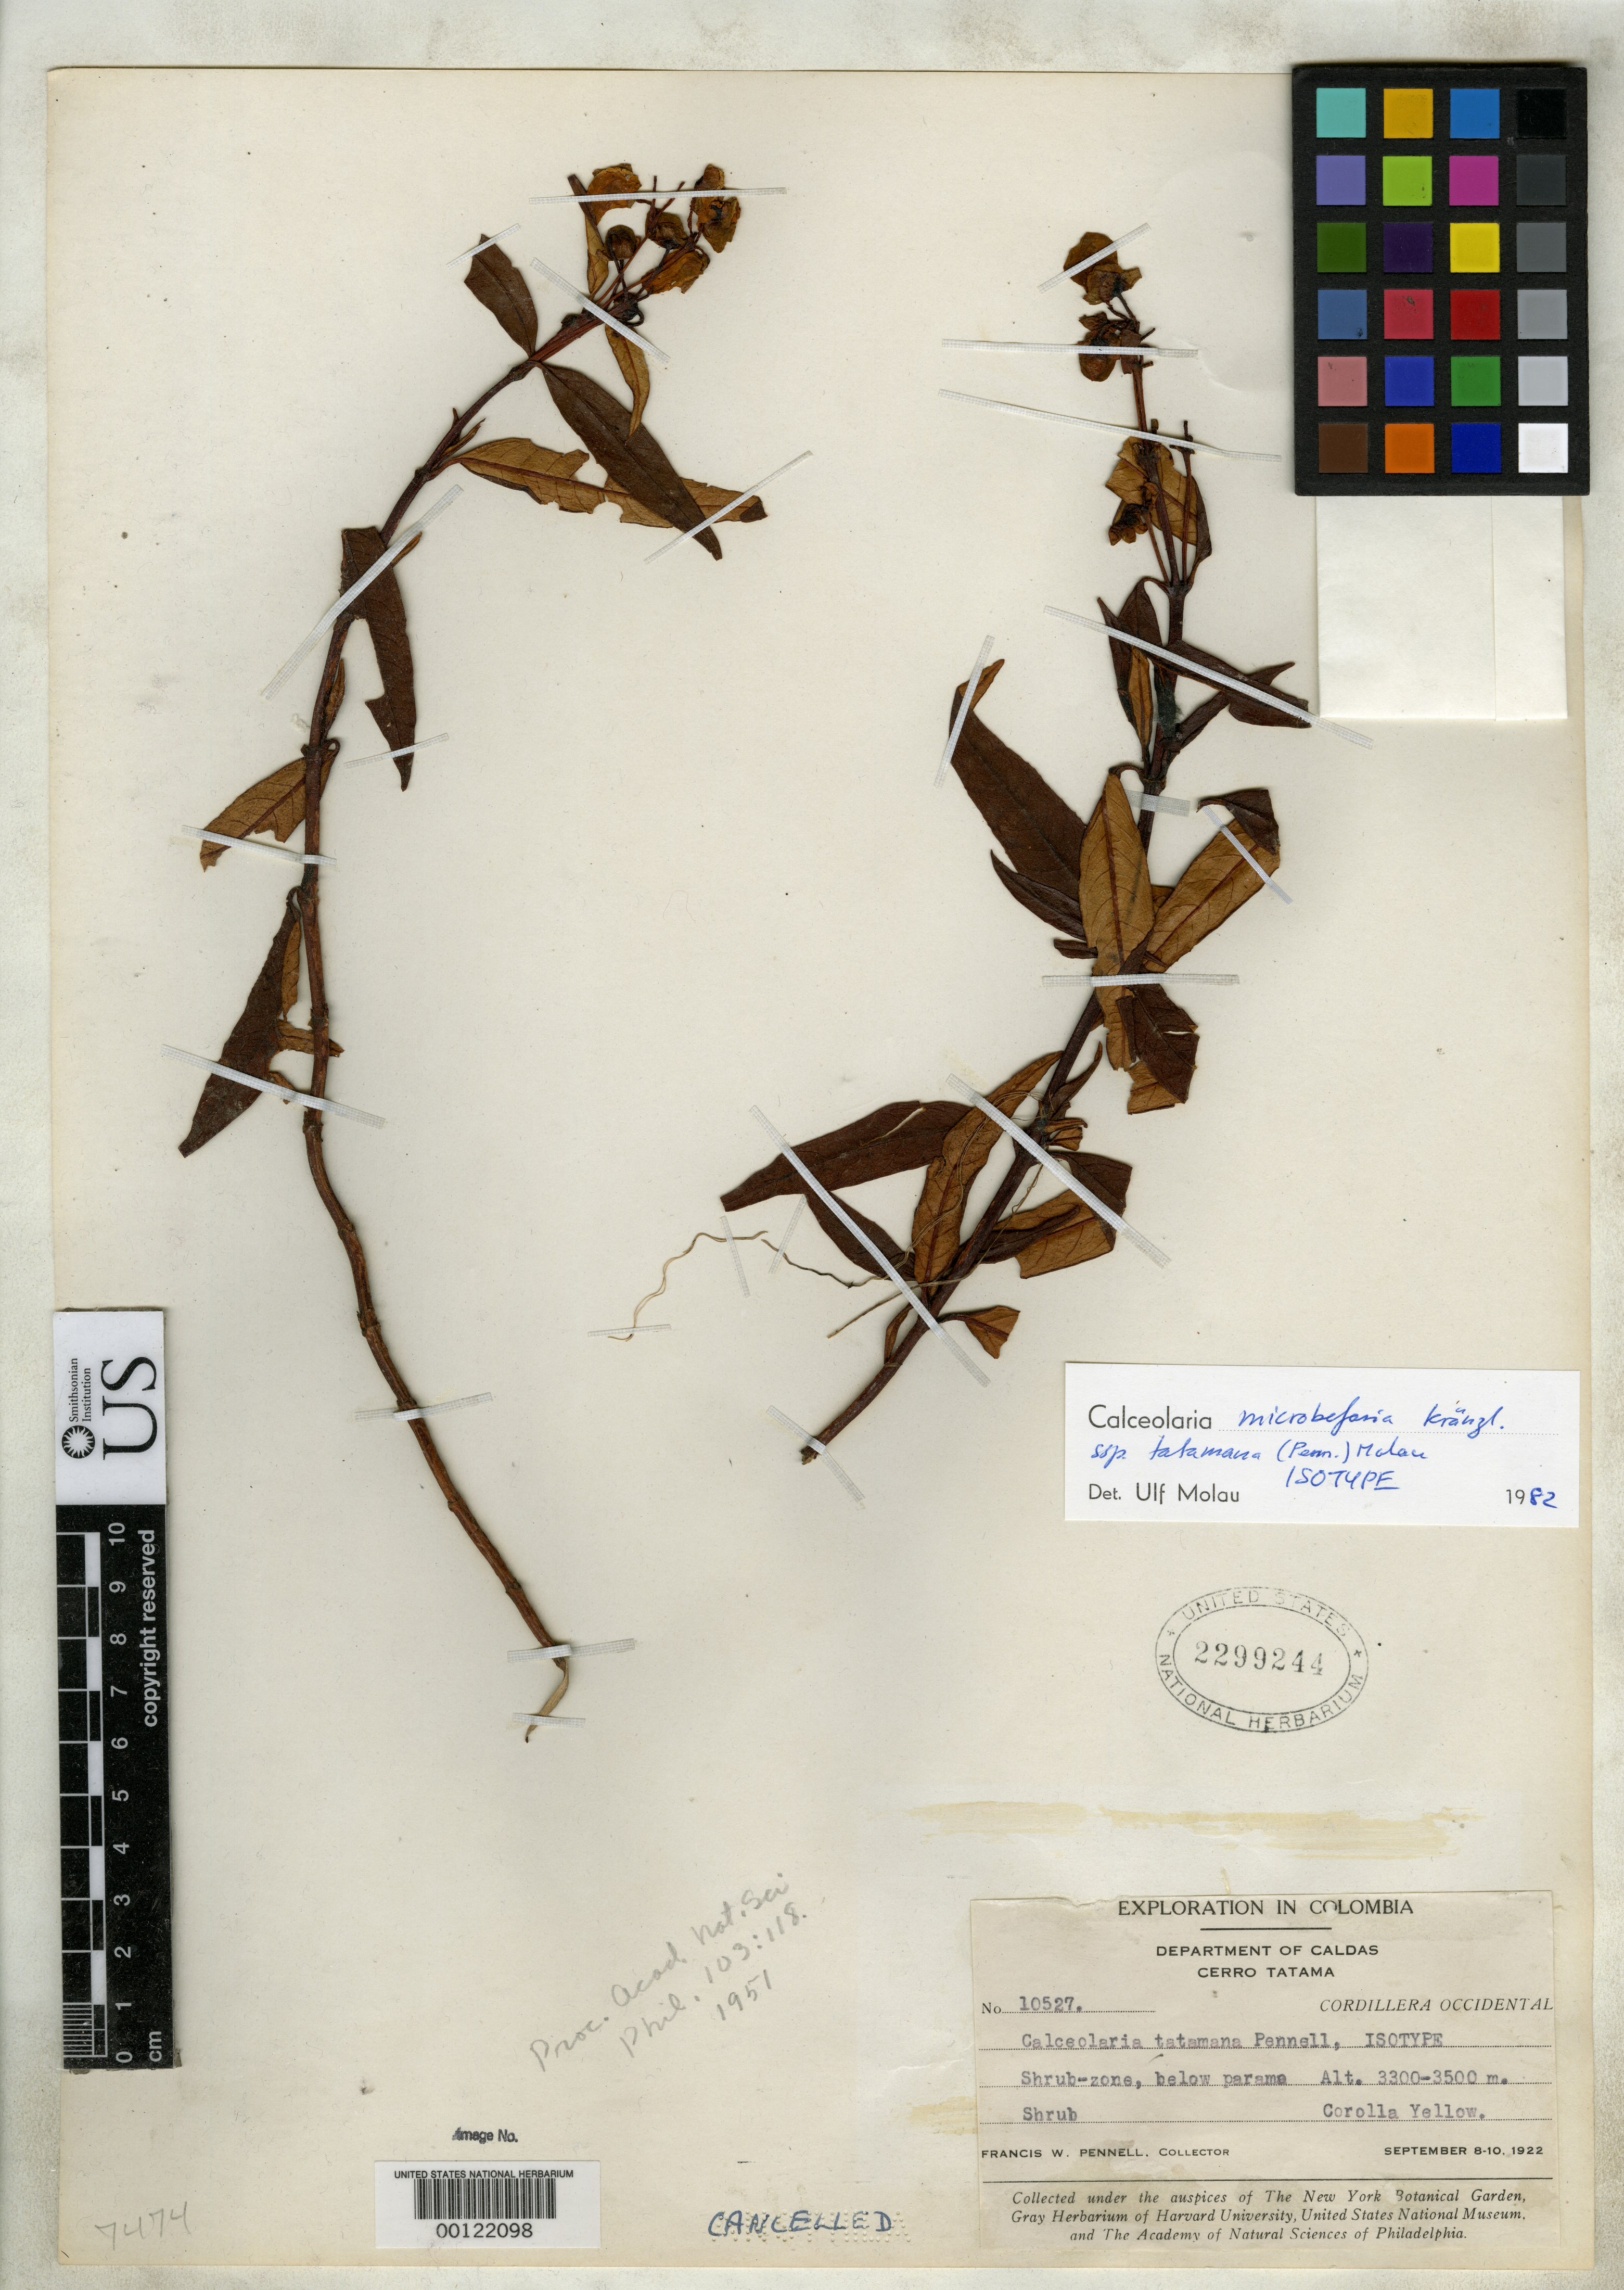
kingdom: Plantae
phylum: Tracheophyta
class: Magnoliopsida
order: Lamiales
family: Calceolariaceae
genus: Calceolaria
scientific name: Calceolaria tatamana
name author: Pennell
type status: Isotype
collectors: F. W. Pennell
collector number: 10527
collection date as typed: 08 Sep 1922 to 10 Sep 1922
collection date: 1922-09-08/1922-09-10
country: Colombia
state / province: Caldas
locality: Cerro Tatama.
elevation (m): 3300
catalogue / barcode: US 2299244